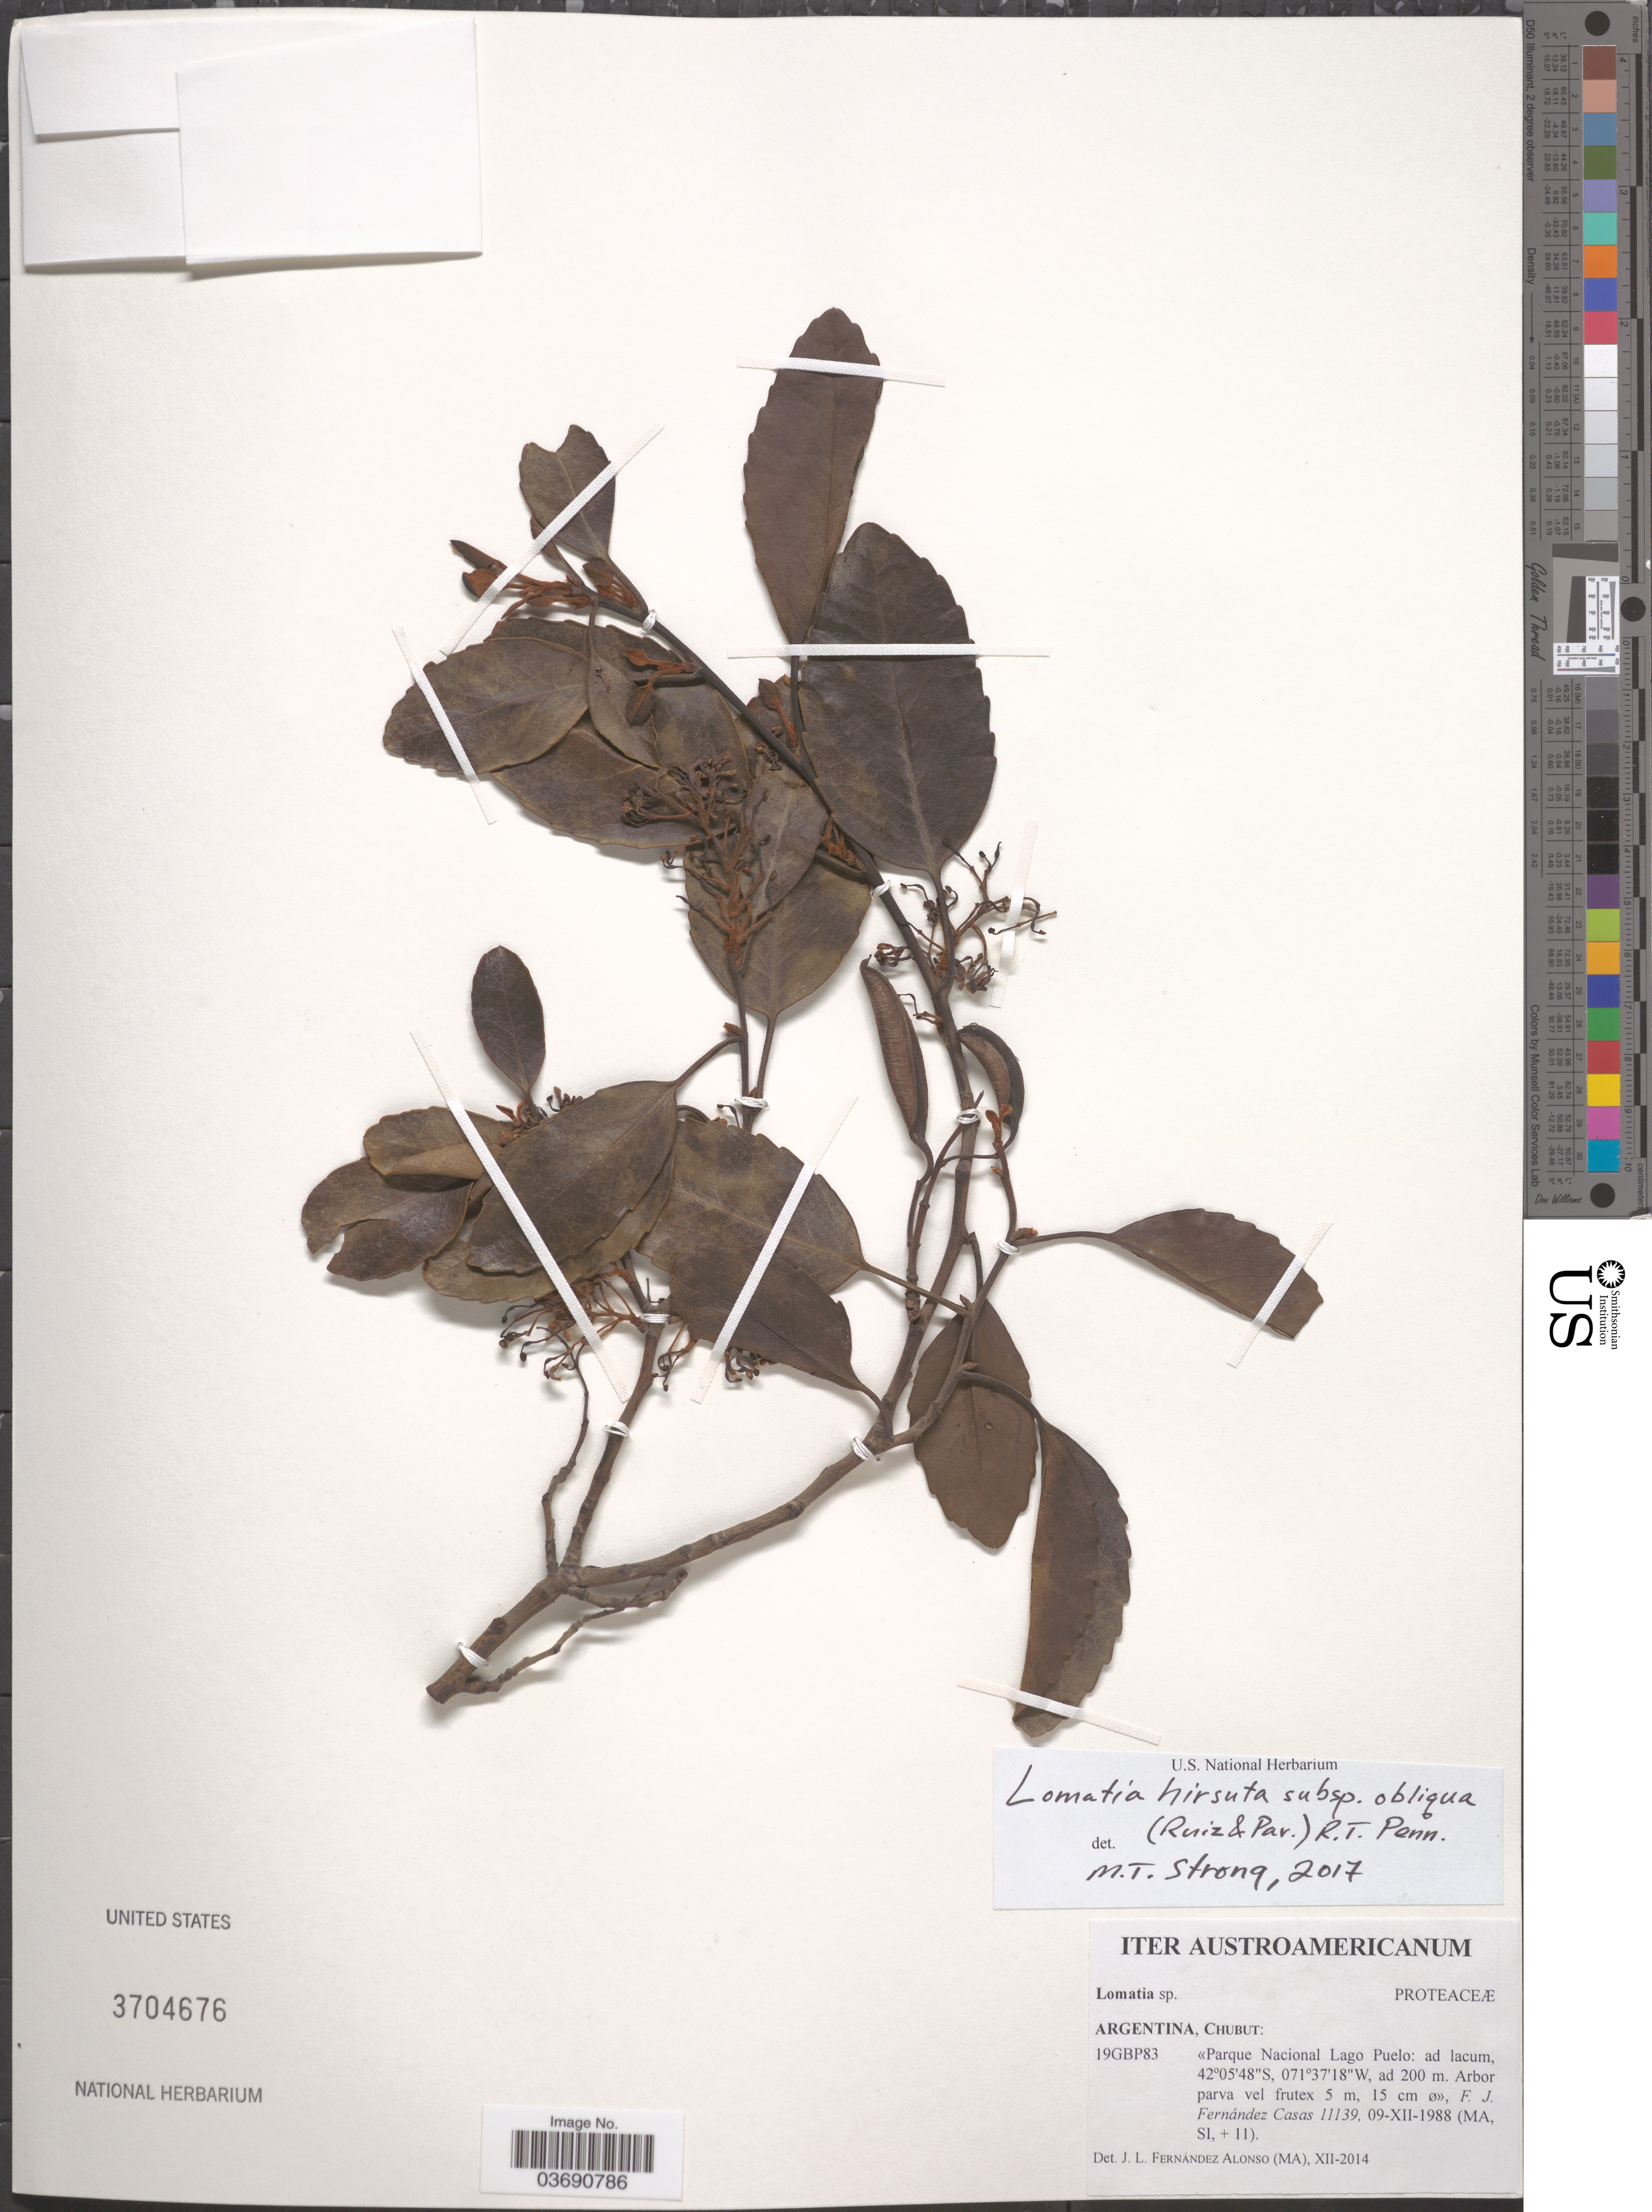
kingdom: Plantae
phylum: Tracheophyta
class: Magnoliopsida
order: Proteales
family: Proteaceae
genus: Lomatia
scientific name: Lomatia hirsuta subsp. obliqua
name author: (Ruiz & Pav.) R.T. Penn.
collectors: F. Fernández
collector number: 11139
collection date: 1988-12-09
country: Argentina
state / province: Chubut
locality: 19GBP83 [unsure placement] Parque Nacional Lago Puelo.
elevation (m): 200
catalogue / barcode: US 3704676